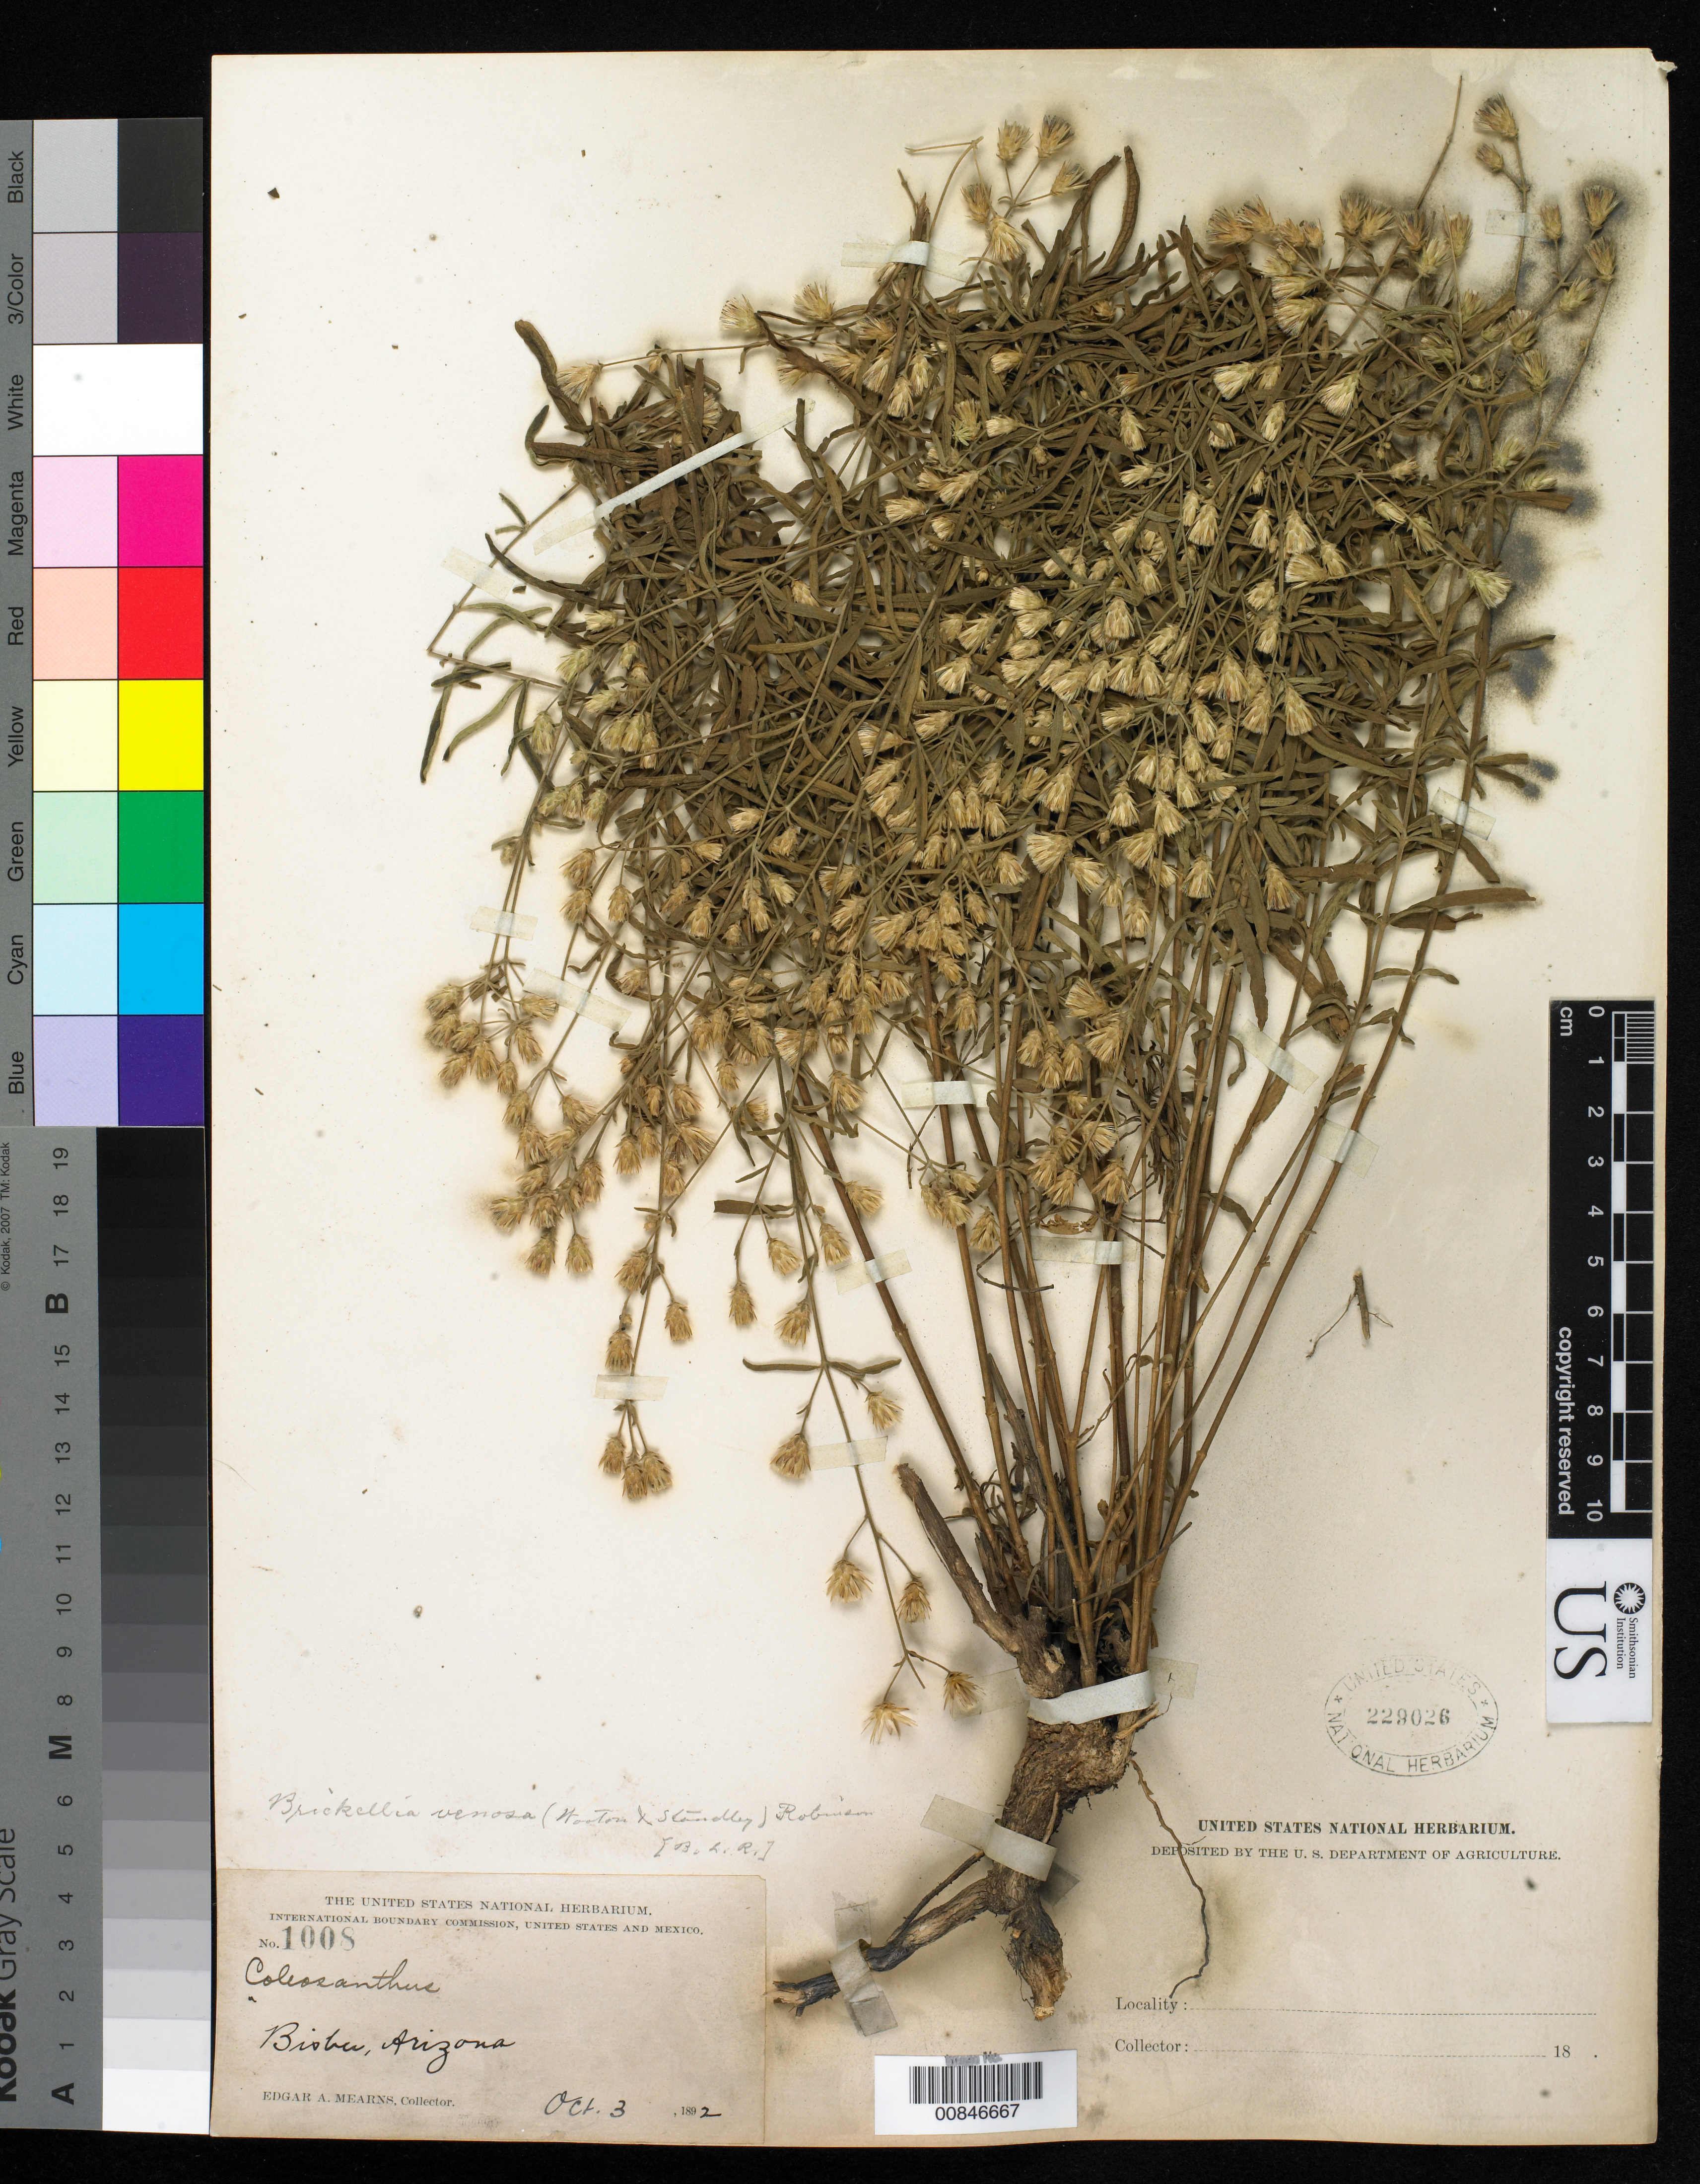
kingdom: Plantae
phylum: Tracheophyta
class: Magnoliopsida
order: Asterales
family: Asteraceae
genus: Brickellia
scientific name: Brickellia venosa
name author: (Wooton & Standl.) B.L. Rob.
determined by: Robinson, B. L.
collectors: E. A. Mearns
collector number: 1008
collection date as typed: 03 Oct 1892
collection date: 1892-10-03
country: United States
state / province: Arizona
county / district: Cochise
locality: Bisbee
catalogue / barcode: US 229026